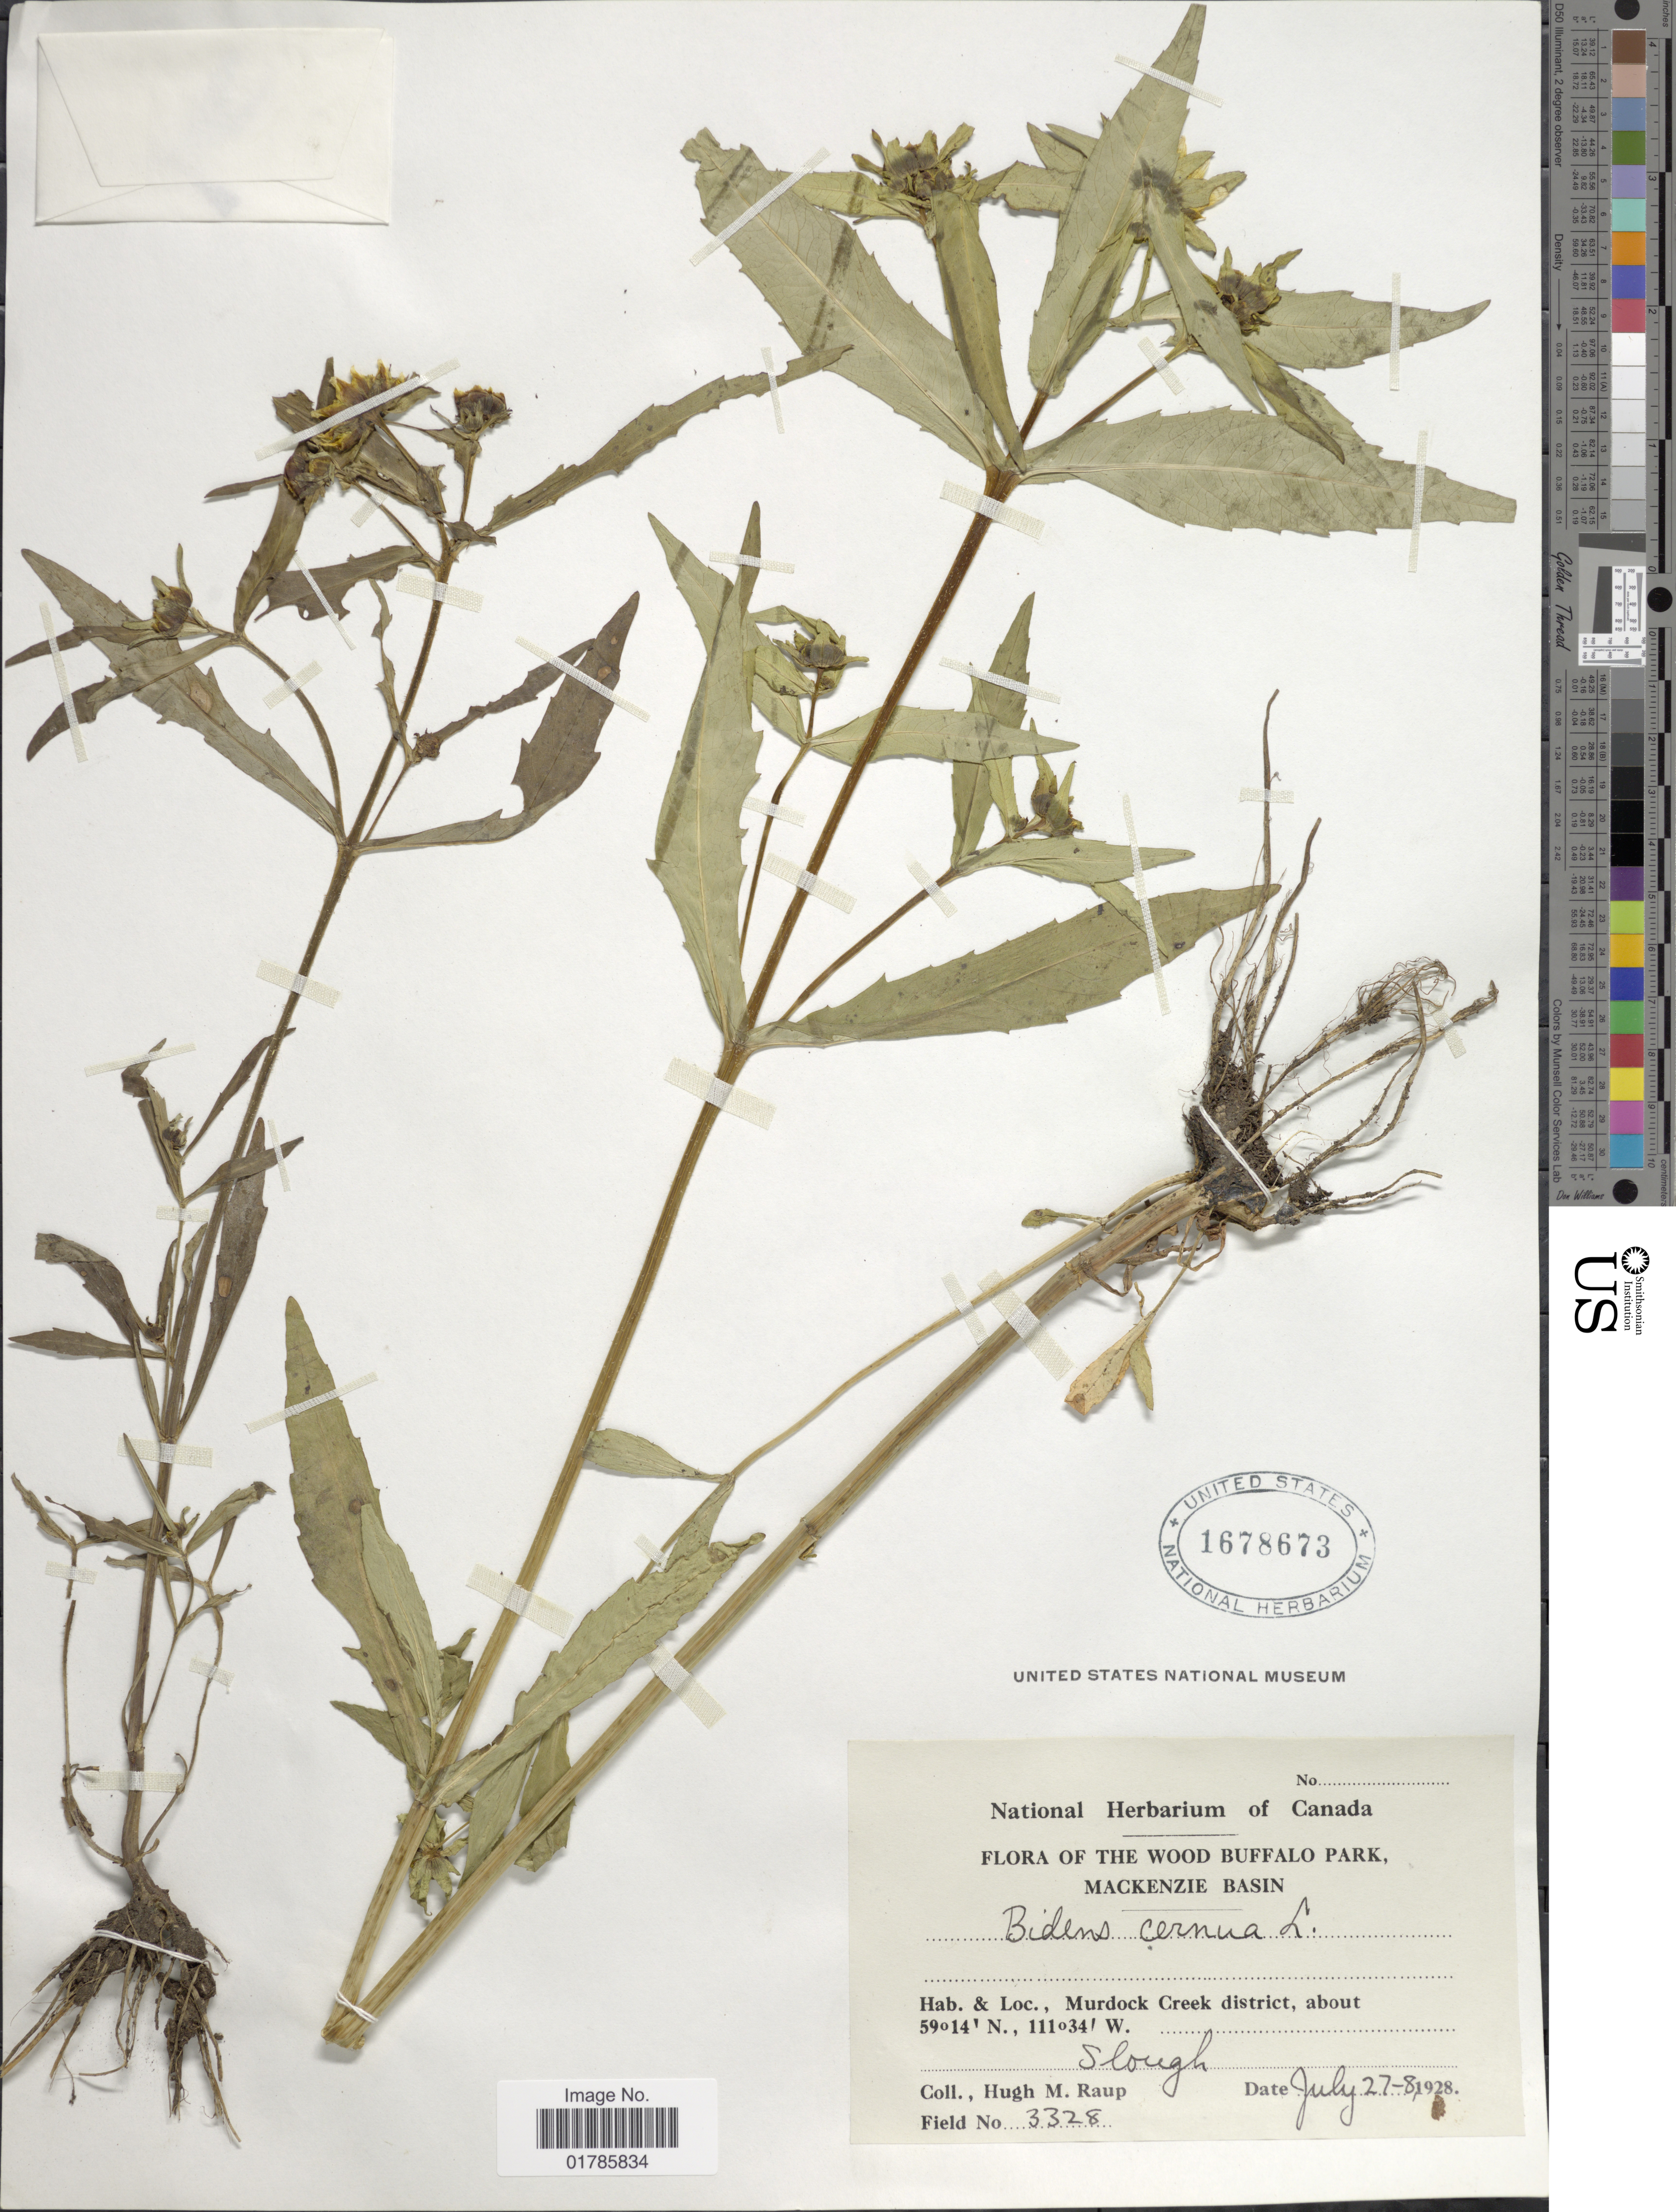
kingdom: Plantae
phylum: Tracheophyta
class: Magnoliopsida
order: Asterales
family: Asteraceae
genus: Bidens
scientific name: Bidens cernua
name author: L.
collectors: H. Raup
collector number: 3328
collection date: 1928-07-27/1928-07-28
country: Canada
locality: The Wood Buffalo Park, Mackenzie Basin, Murdock Creek district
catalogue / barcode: US 1678673